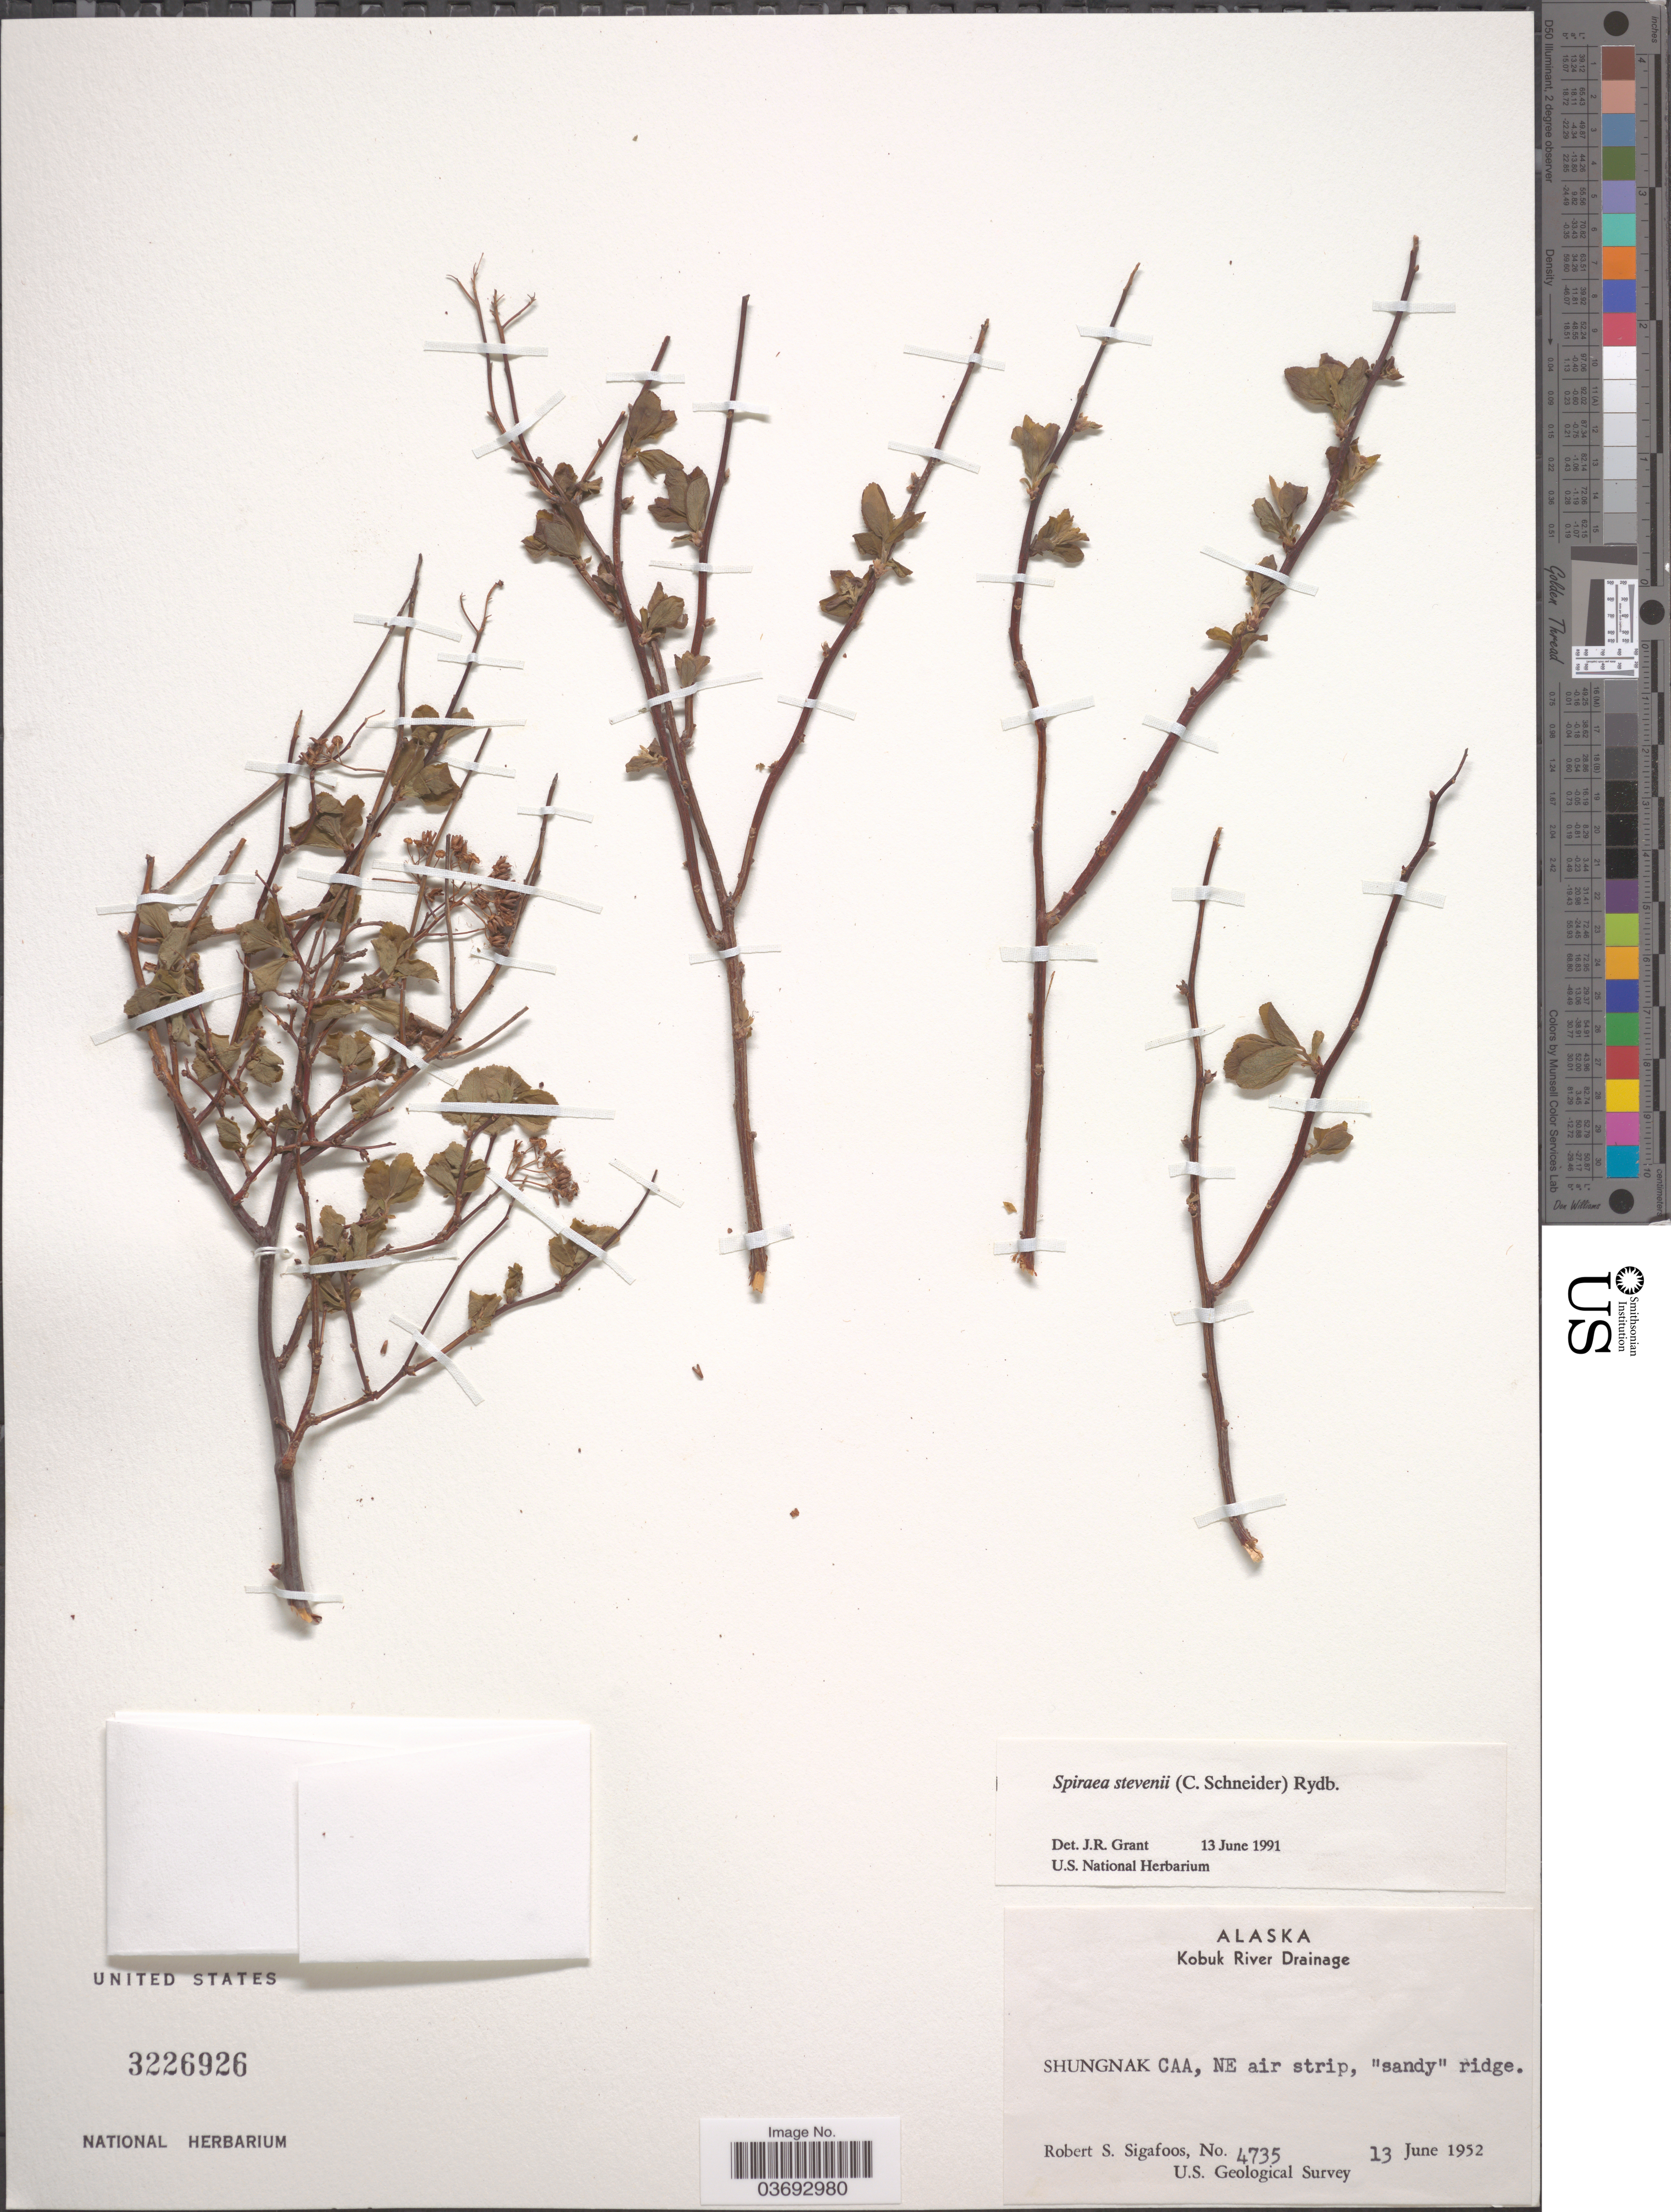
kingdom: Plantae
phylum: Tracheophyta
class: Magnoliopsida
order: Rosales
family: Rosaceae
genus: Spiraea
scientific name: Spiraea stevenii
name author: (C.K. Schneid.) Rydb.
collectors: R. Sigafoos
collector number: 4735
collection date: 1952-06-13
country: United States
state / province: Alaska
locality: Kobuk River Drainage. Shungnak CAA, NE air strip, "sandy" ridge.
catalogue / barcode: US 3226926